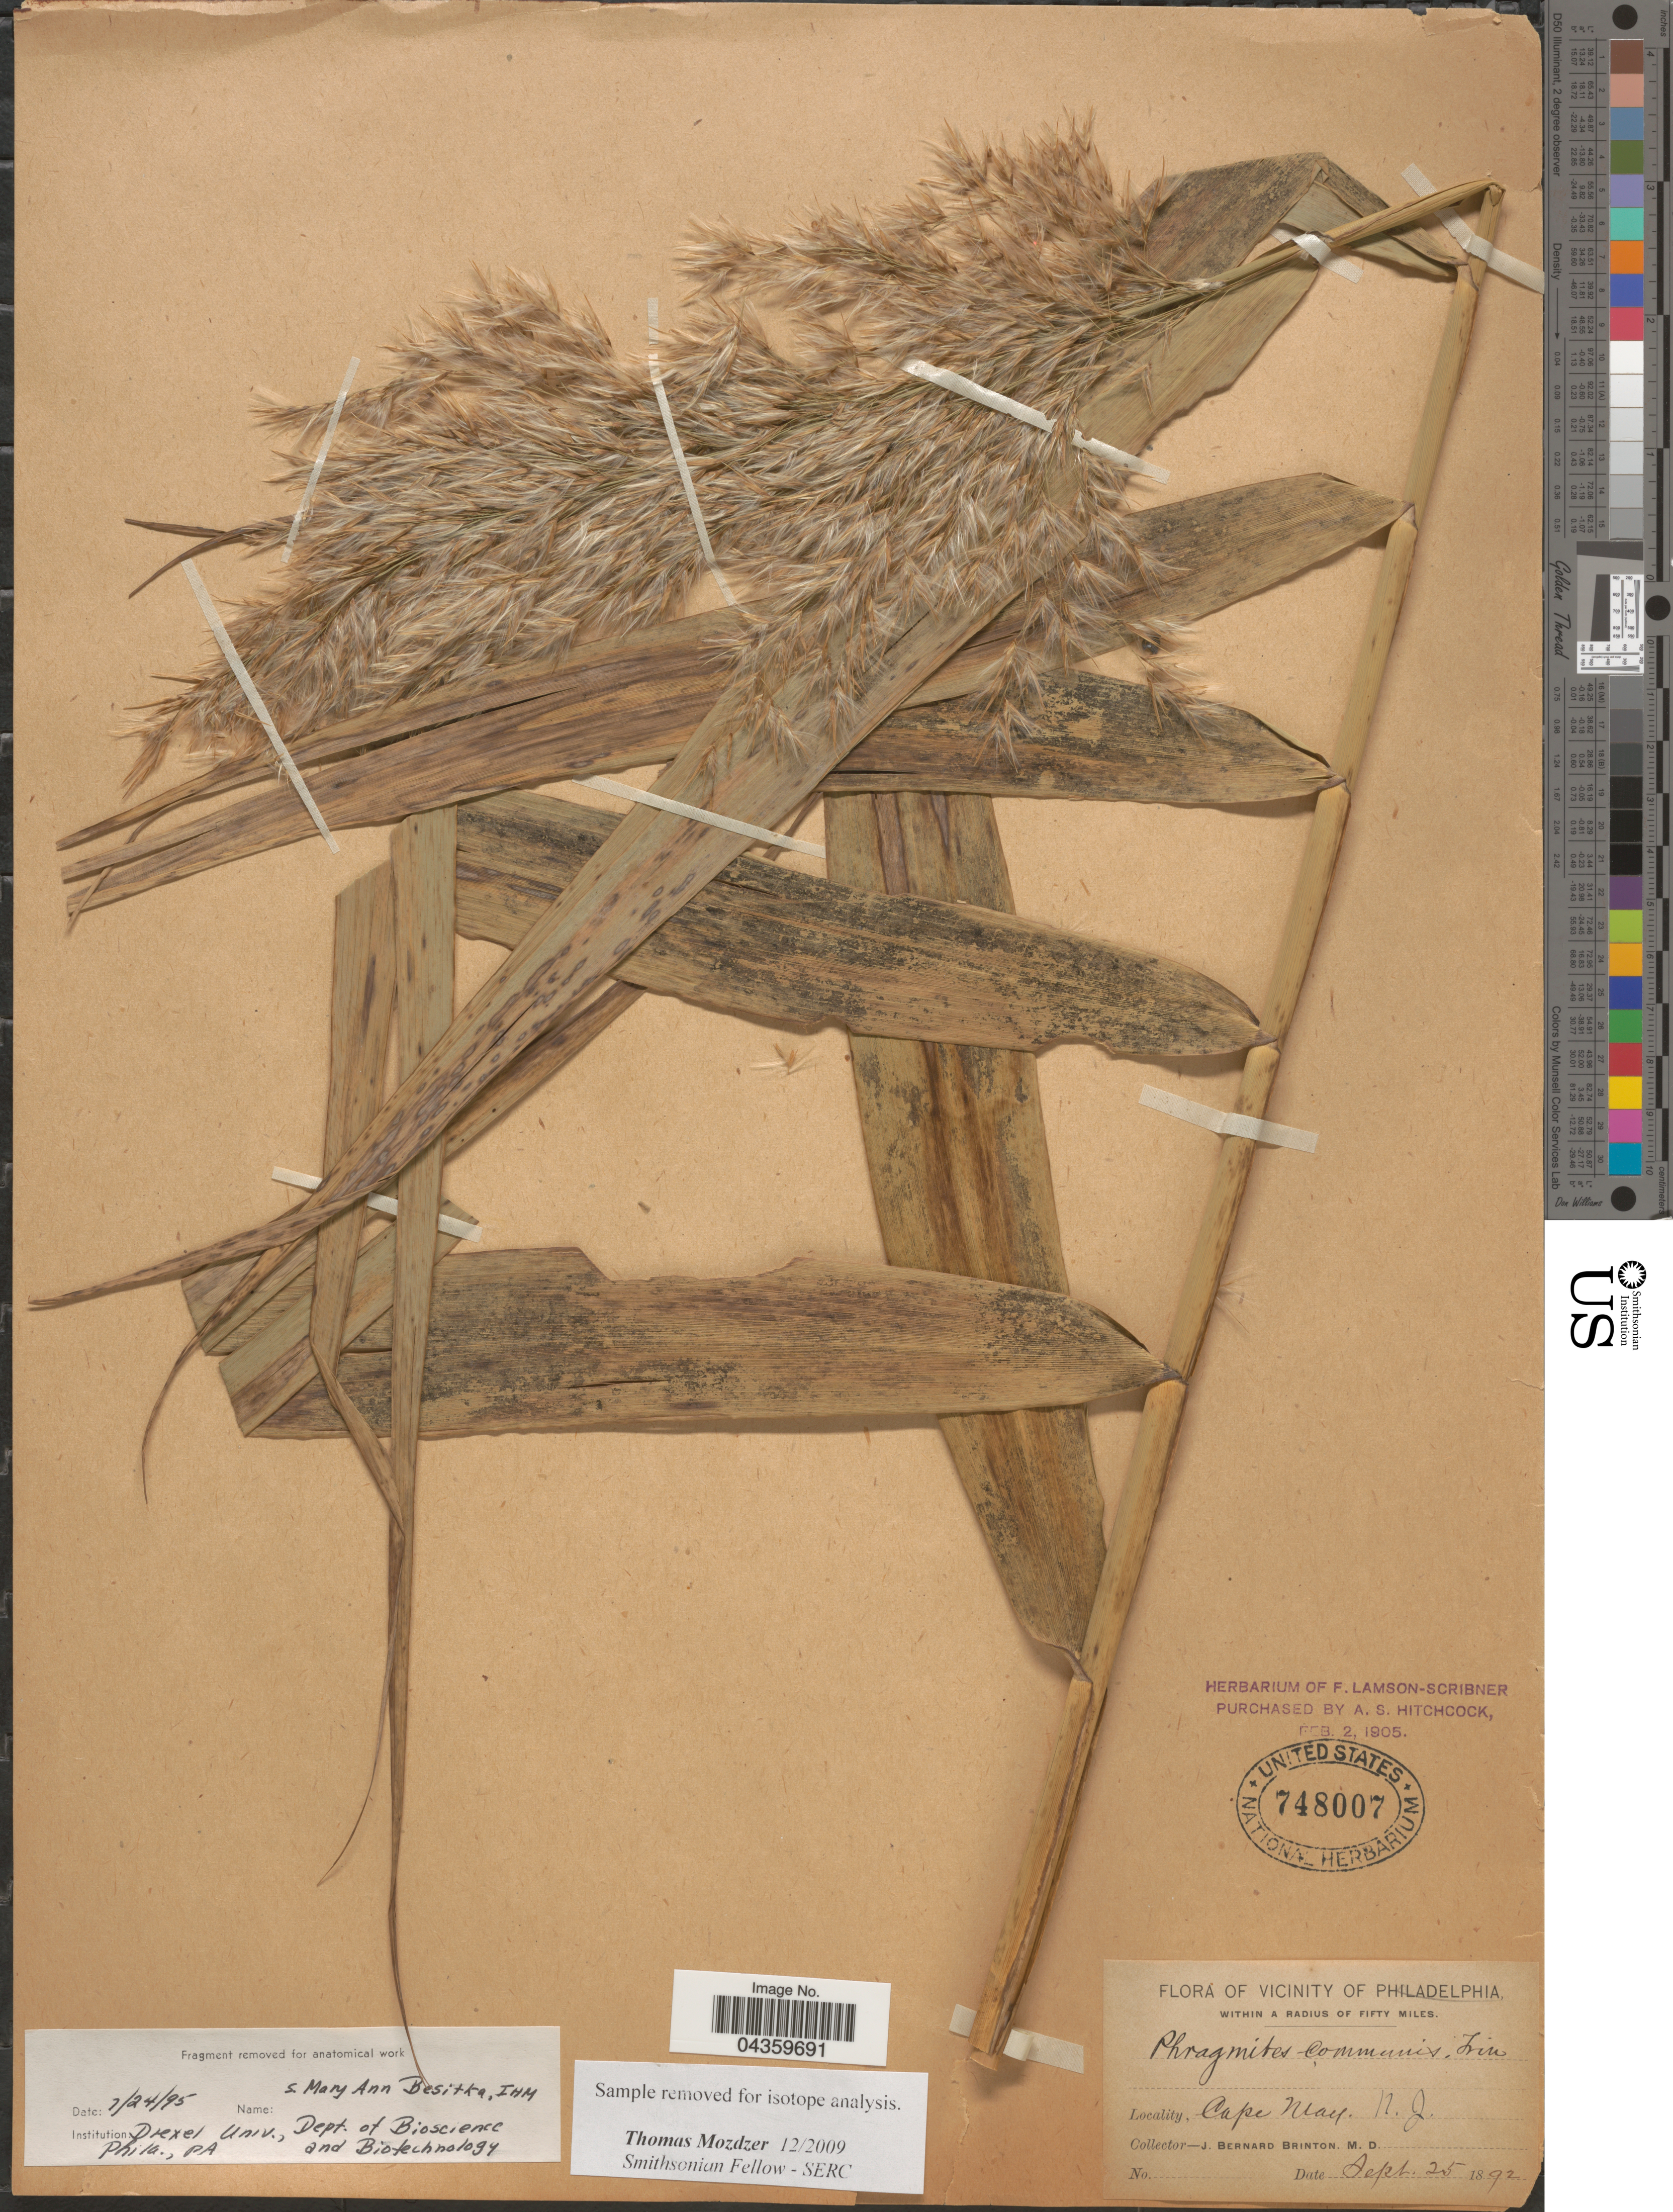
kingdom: Plantae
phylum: Tracheophyta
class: Liliopsida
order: Poales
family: Poaceae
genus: Phragmites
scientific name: Phragmites australis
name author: (Cav.) Trin. ex Steud.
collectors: J. Brinton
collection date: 1892-09-25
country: United States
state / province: New Jersey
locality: Vicinity of Philadelphia, within a radius of fifty miles. Cape May.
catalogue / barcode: US 748007